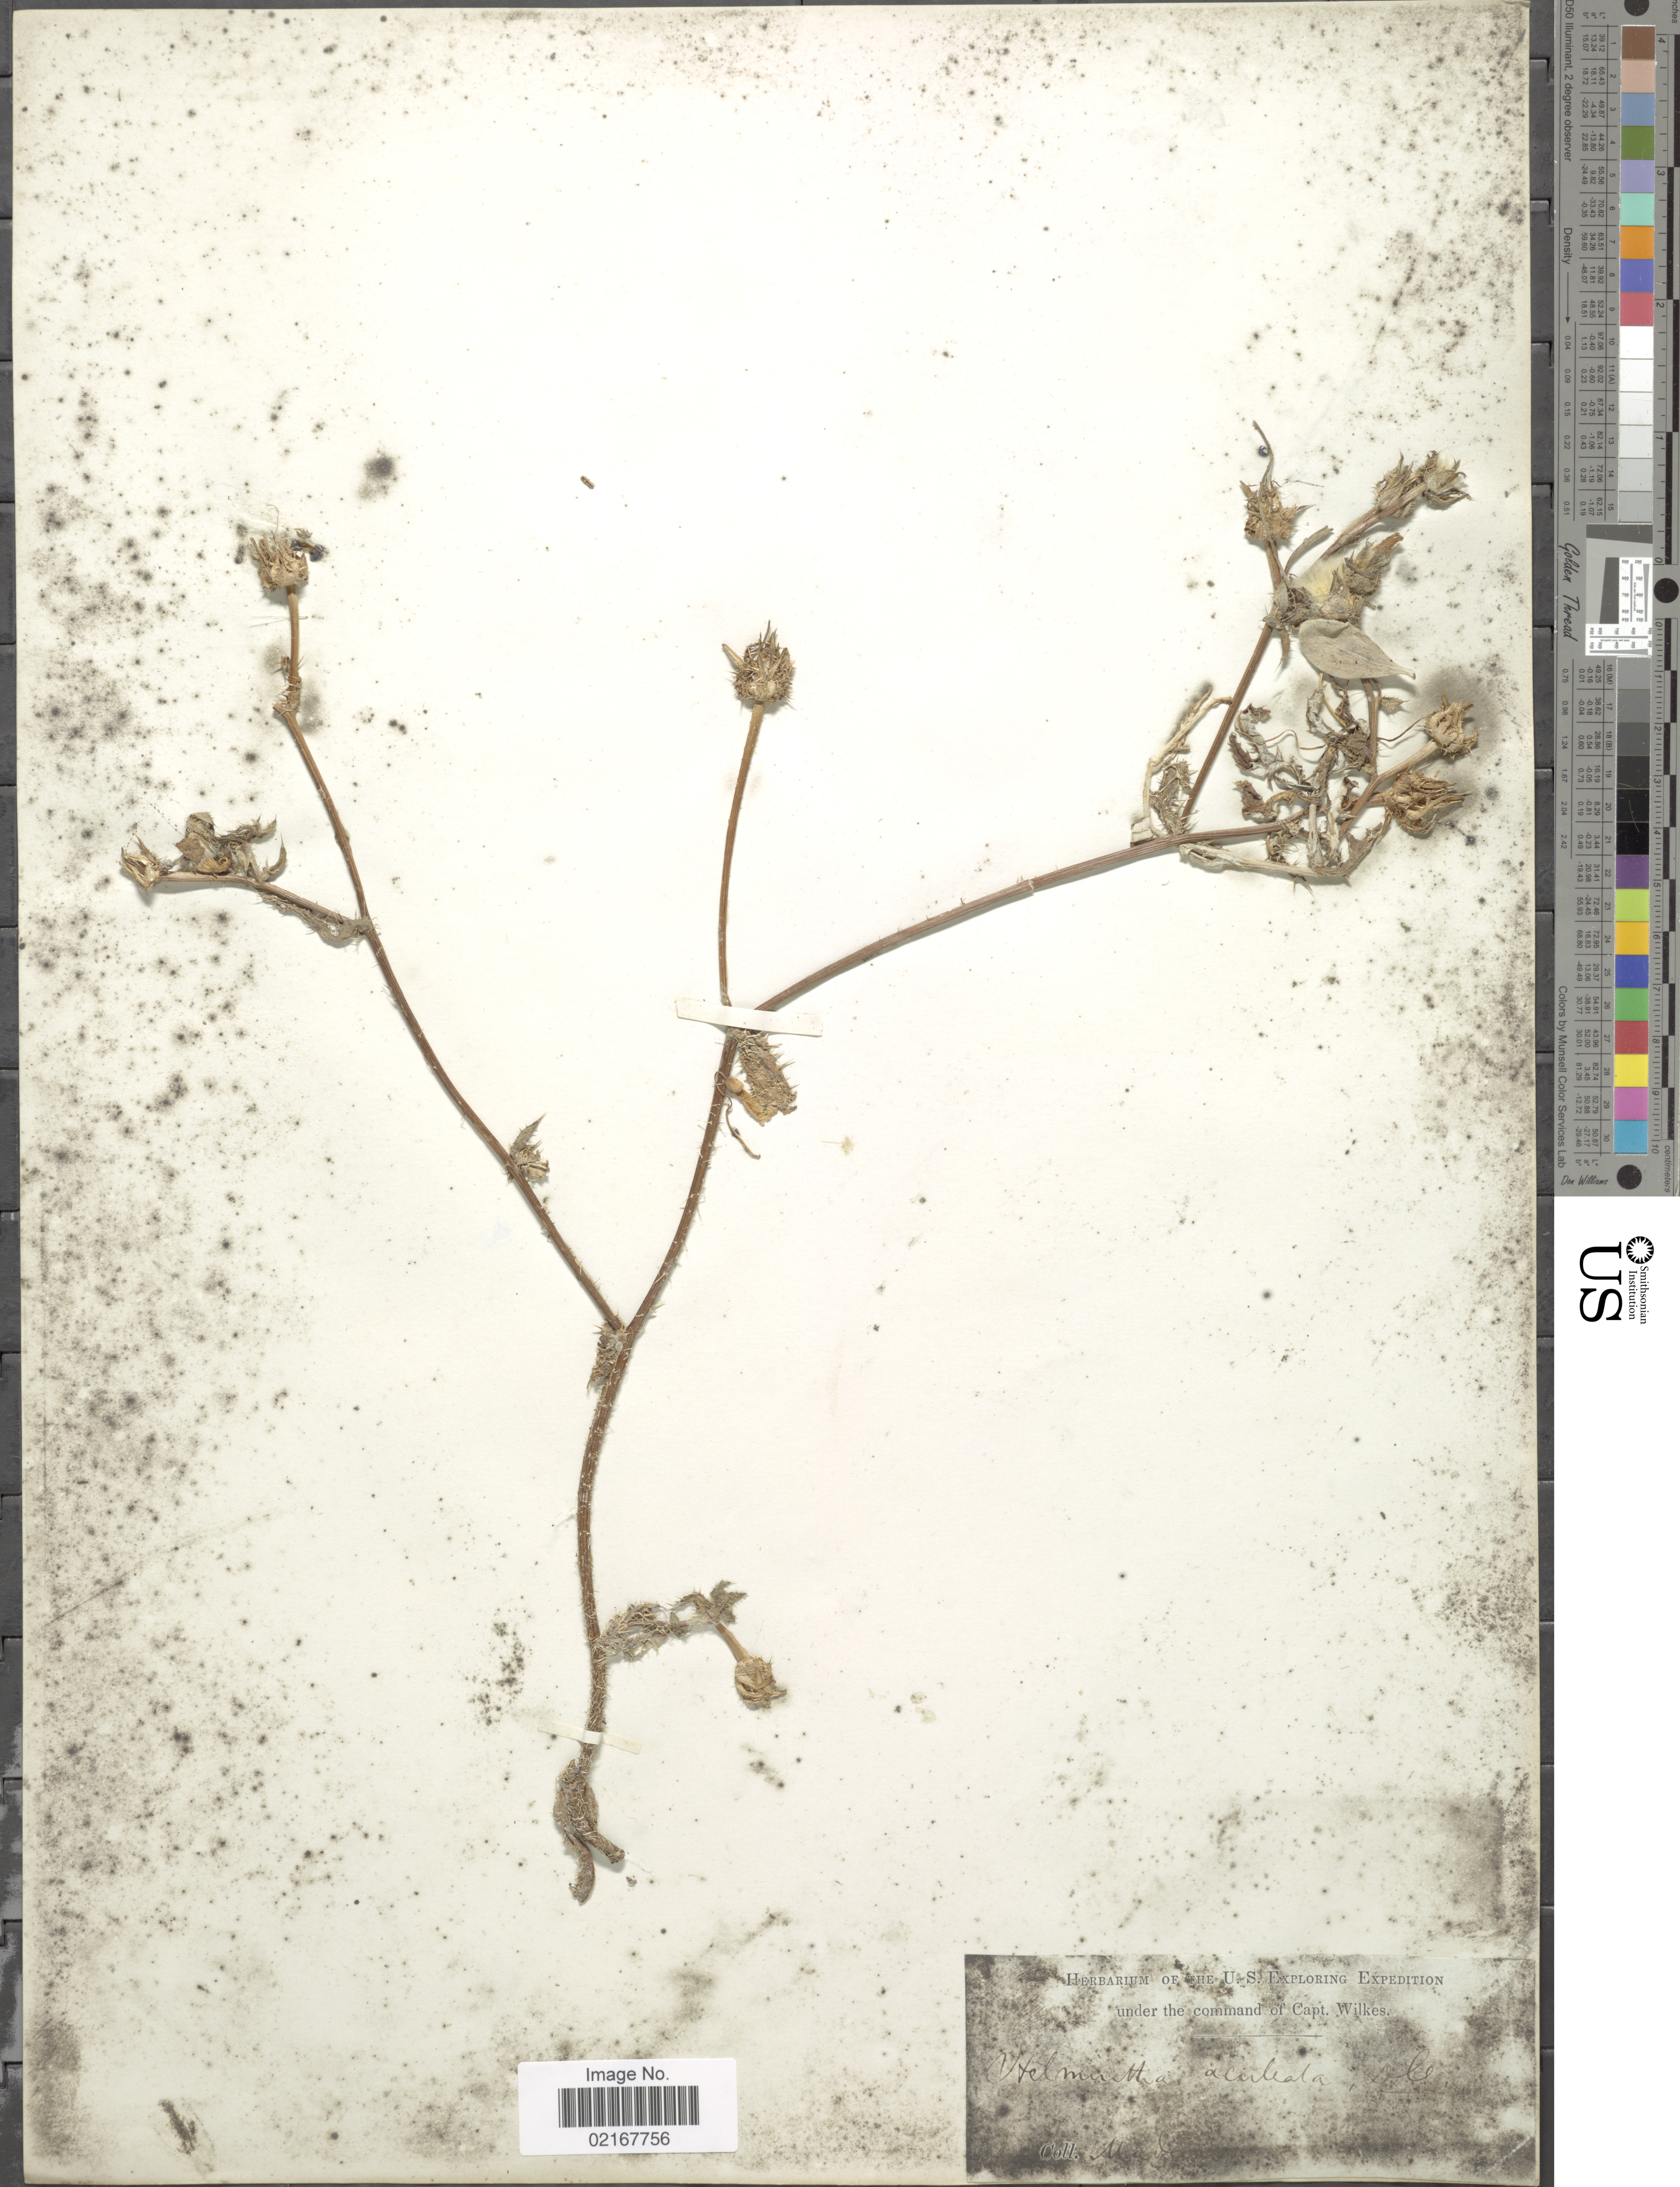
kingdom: Plantae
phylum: Tracheophyta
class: Magnoliopsida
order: Asterales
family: Asteraceae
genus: Helminthotheca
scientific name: Helminthotheca aculeata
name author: (Vahl) Lack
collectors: Wilkes Explor. Exped.